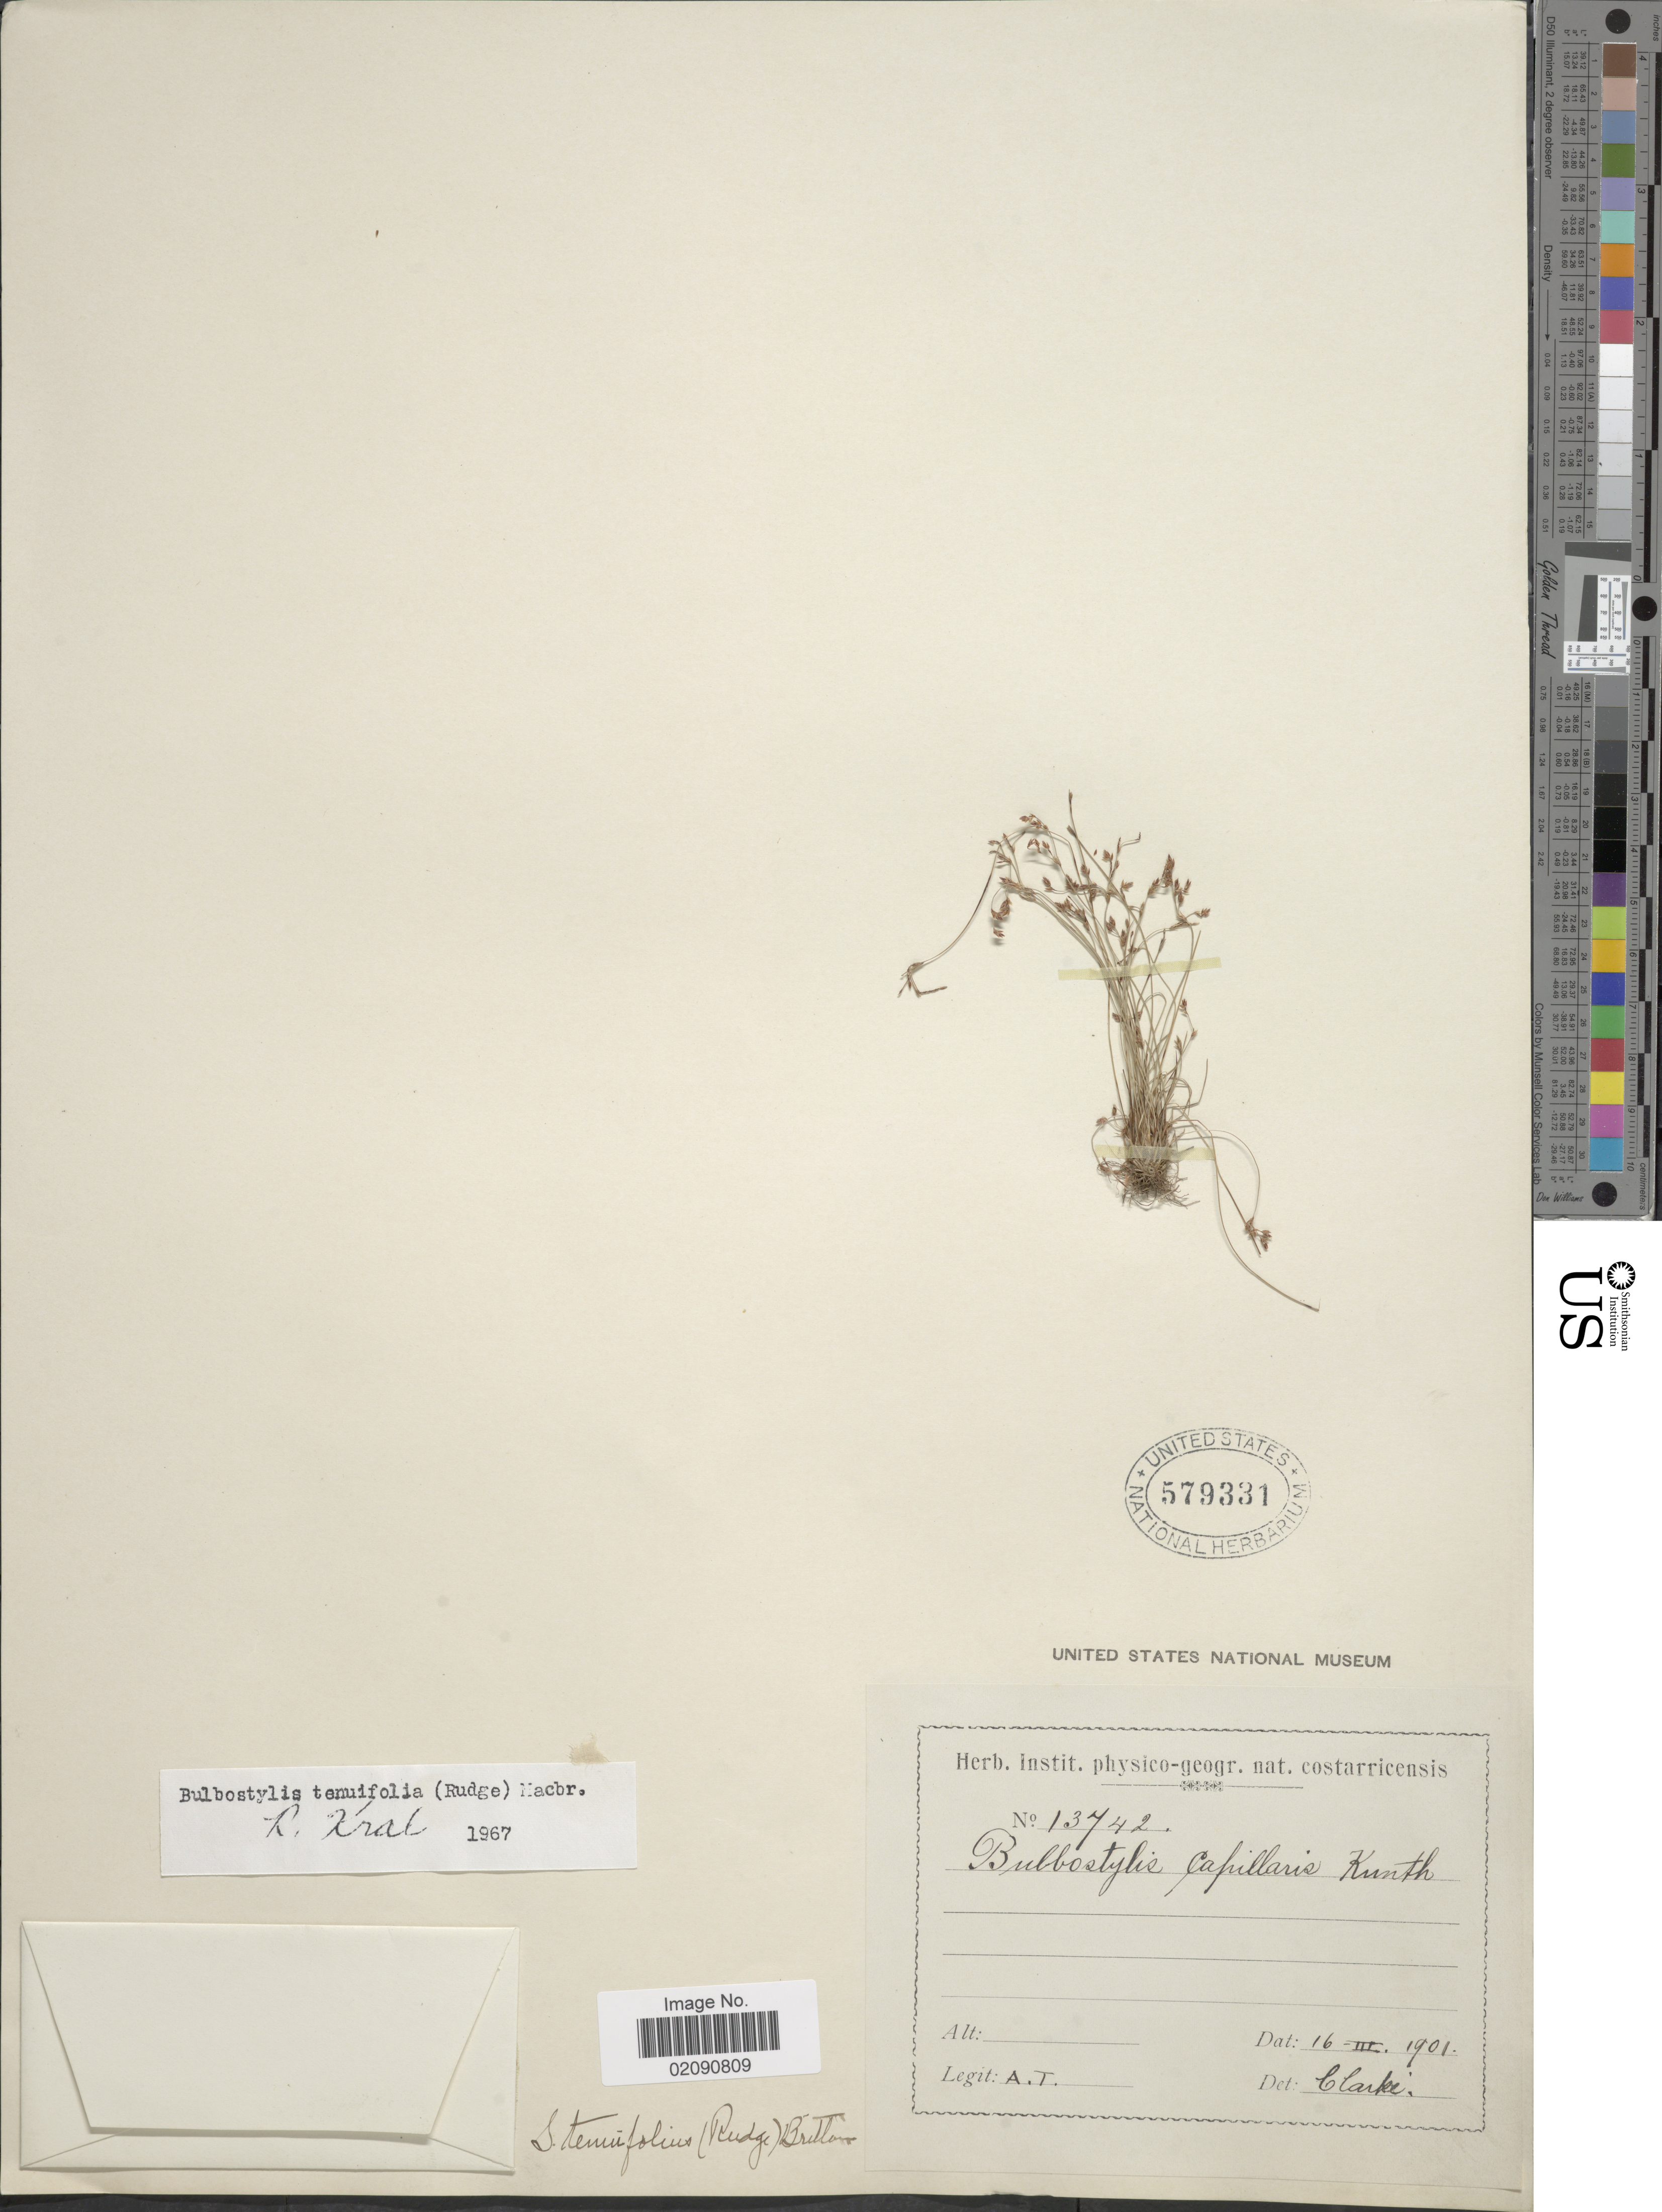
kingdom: Plantae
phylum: Tracheophyta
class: Liliopsida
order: Poales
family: Cyperaceae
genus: Bulbostylis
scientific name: Bulbostylis tenuifolia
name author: (Rudge) J.F. Macbr.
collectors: A. T.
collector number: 13742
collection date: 1901-03-16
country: Costa Rica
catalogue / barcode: US 579331